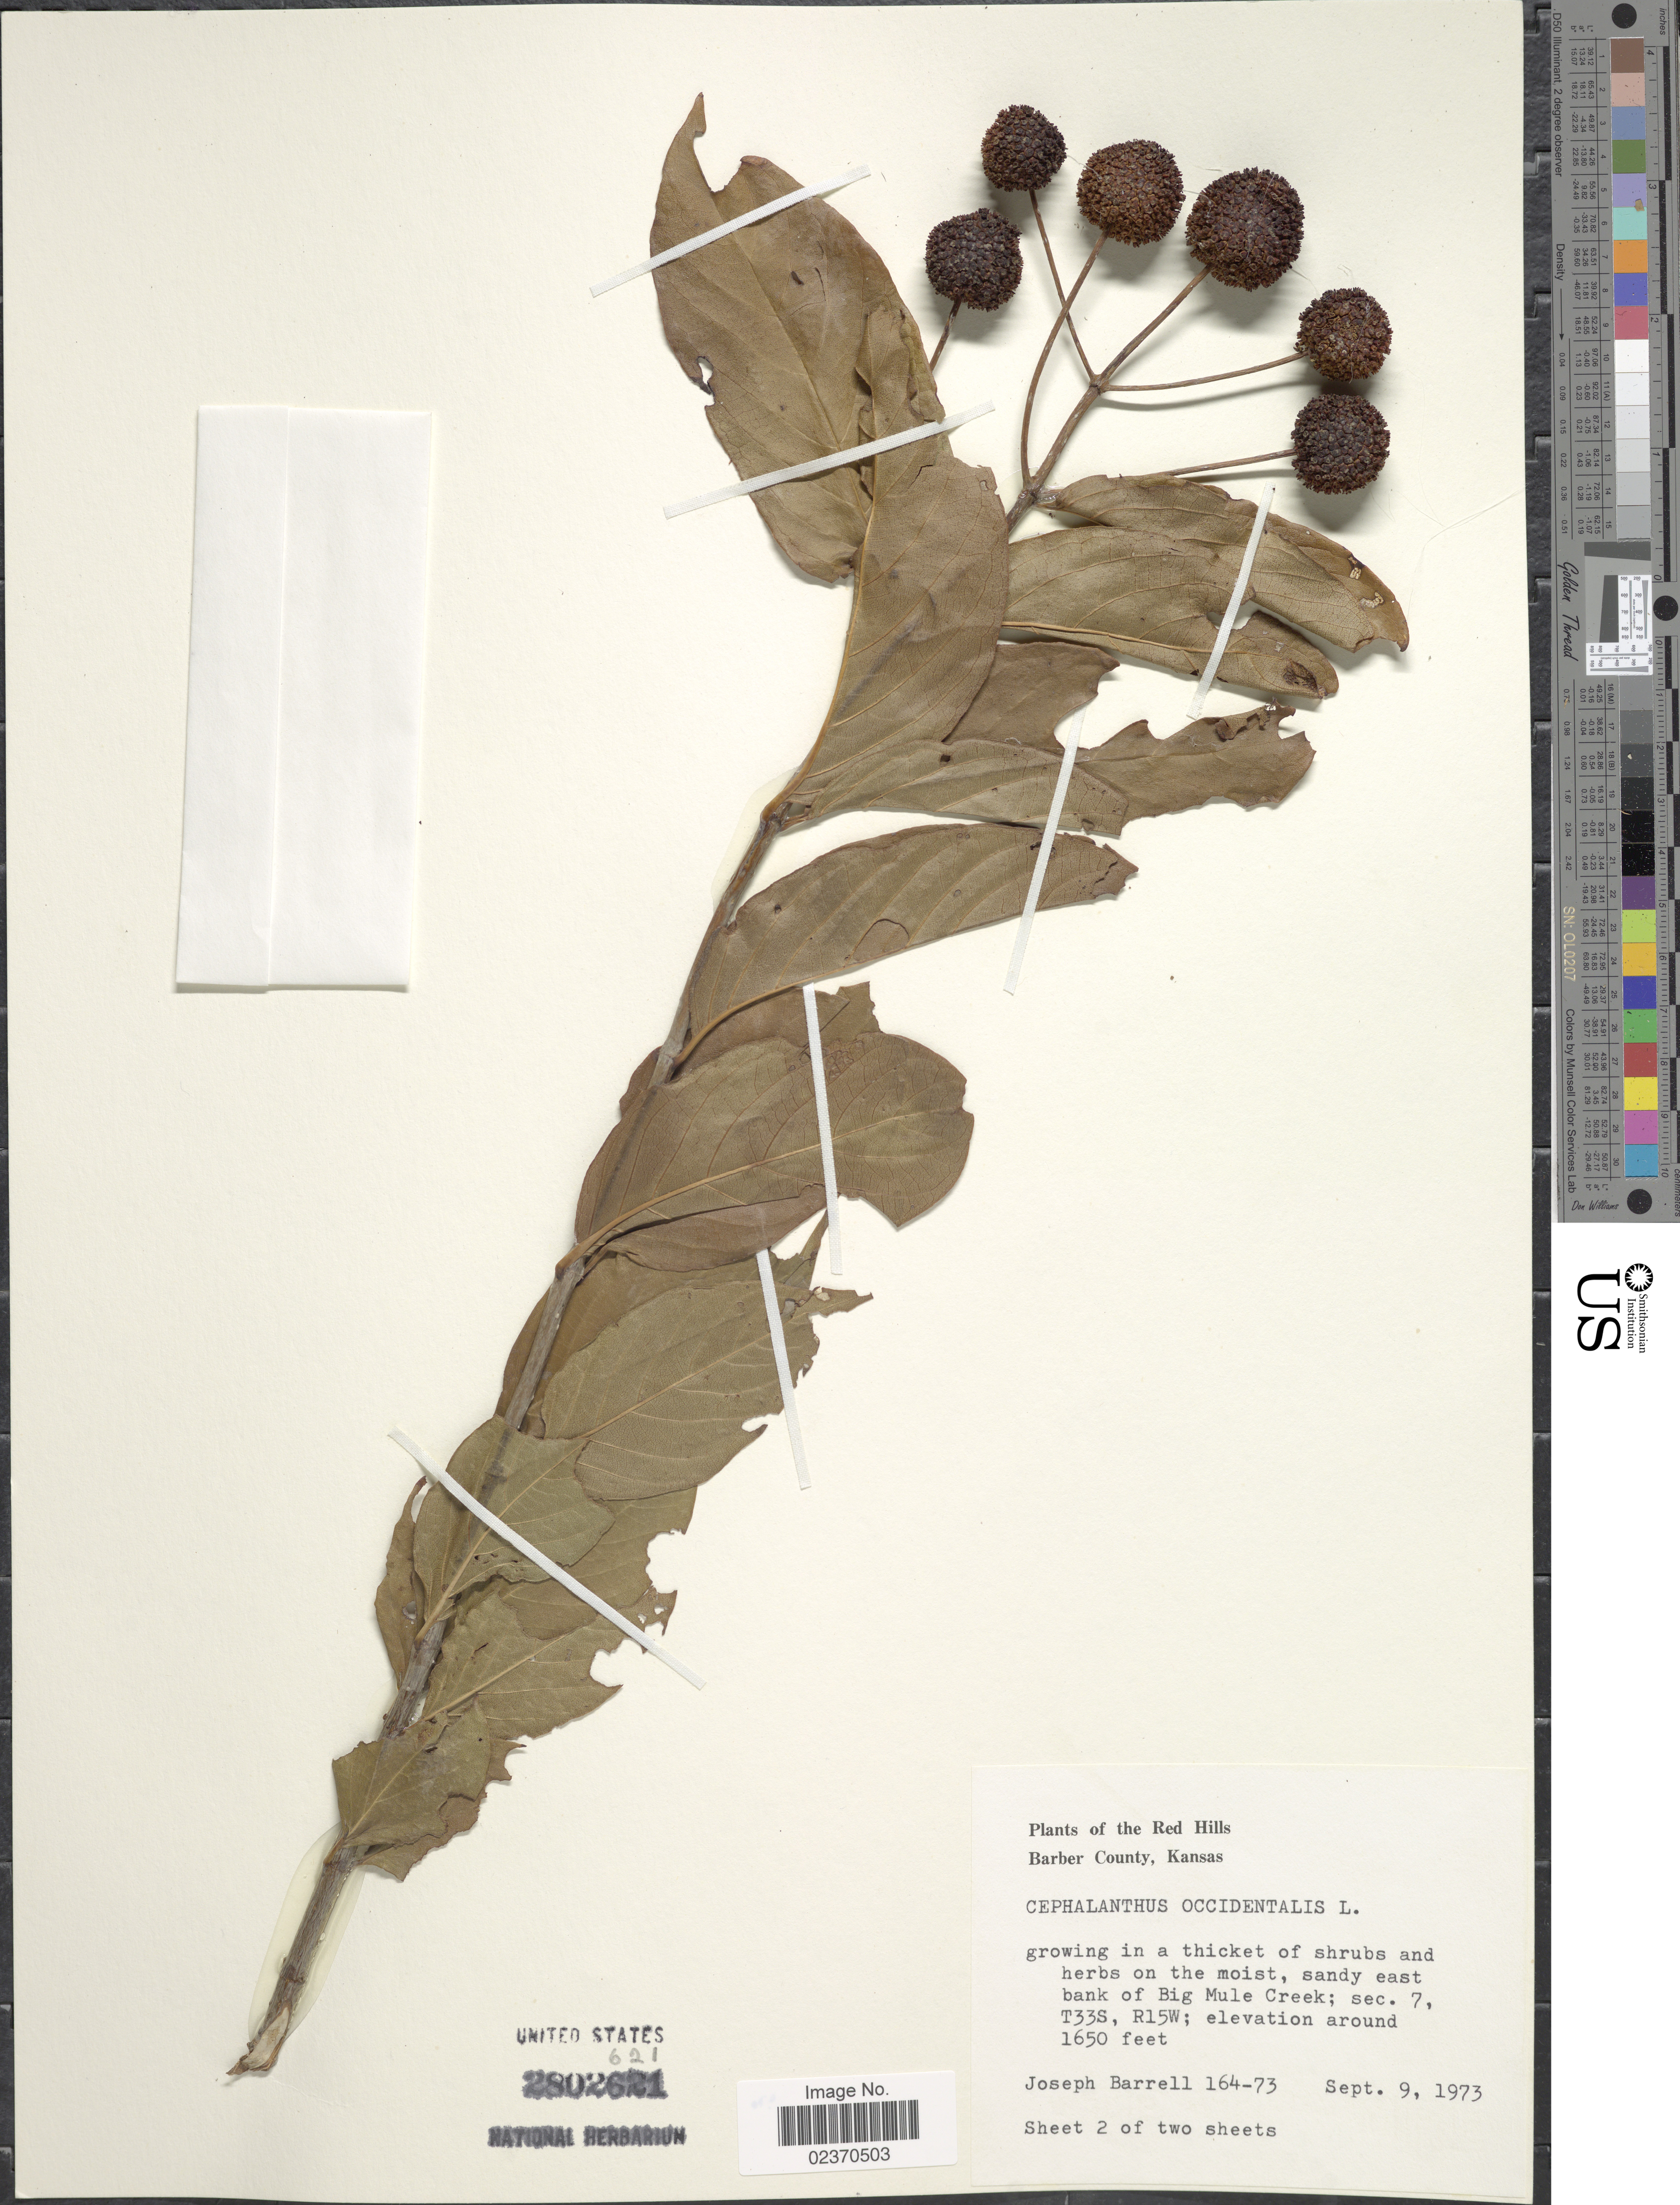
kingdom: Plantae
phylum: Tracheophyta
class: Magnoliopsida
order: Gentianales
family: Rubiaceae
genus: Cephalanthus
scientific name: Cephalanthus occidentalis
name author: L.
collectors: J. Barrell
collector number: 164-73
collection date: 1973-09-09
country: United States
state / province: Kansas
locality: Red Hills, Barber County. Sandy east bank of Big Mule Creek; sec. 7, T33S, R15W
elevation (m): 503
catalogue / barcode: US 2802621